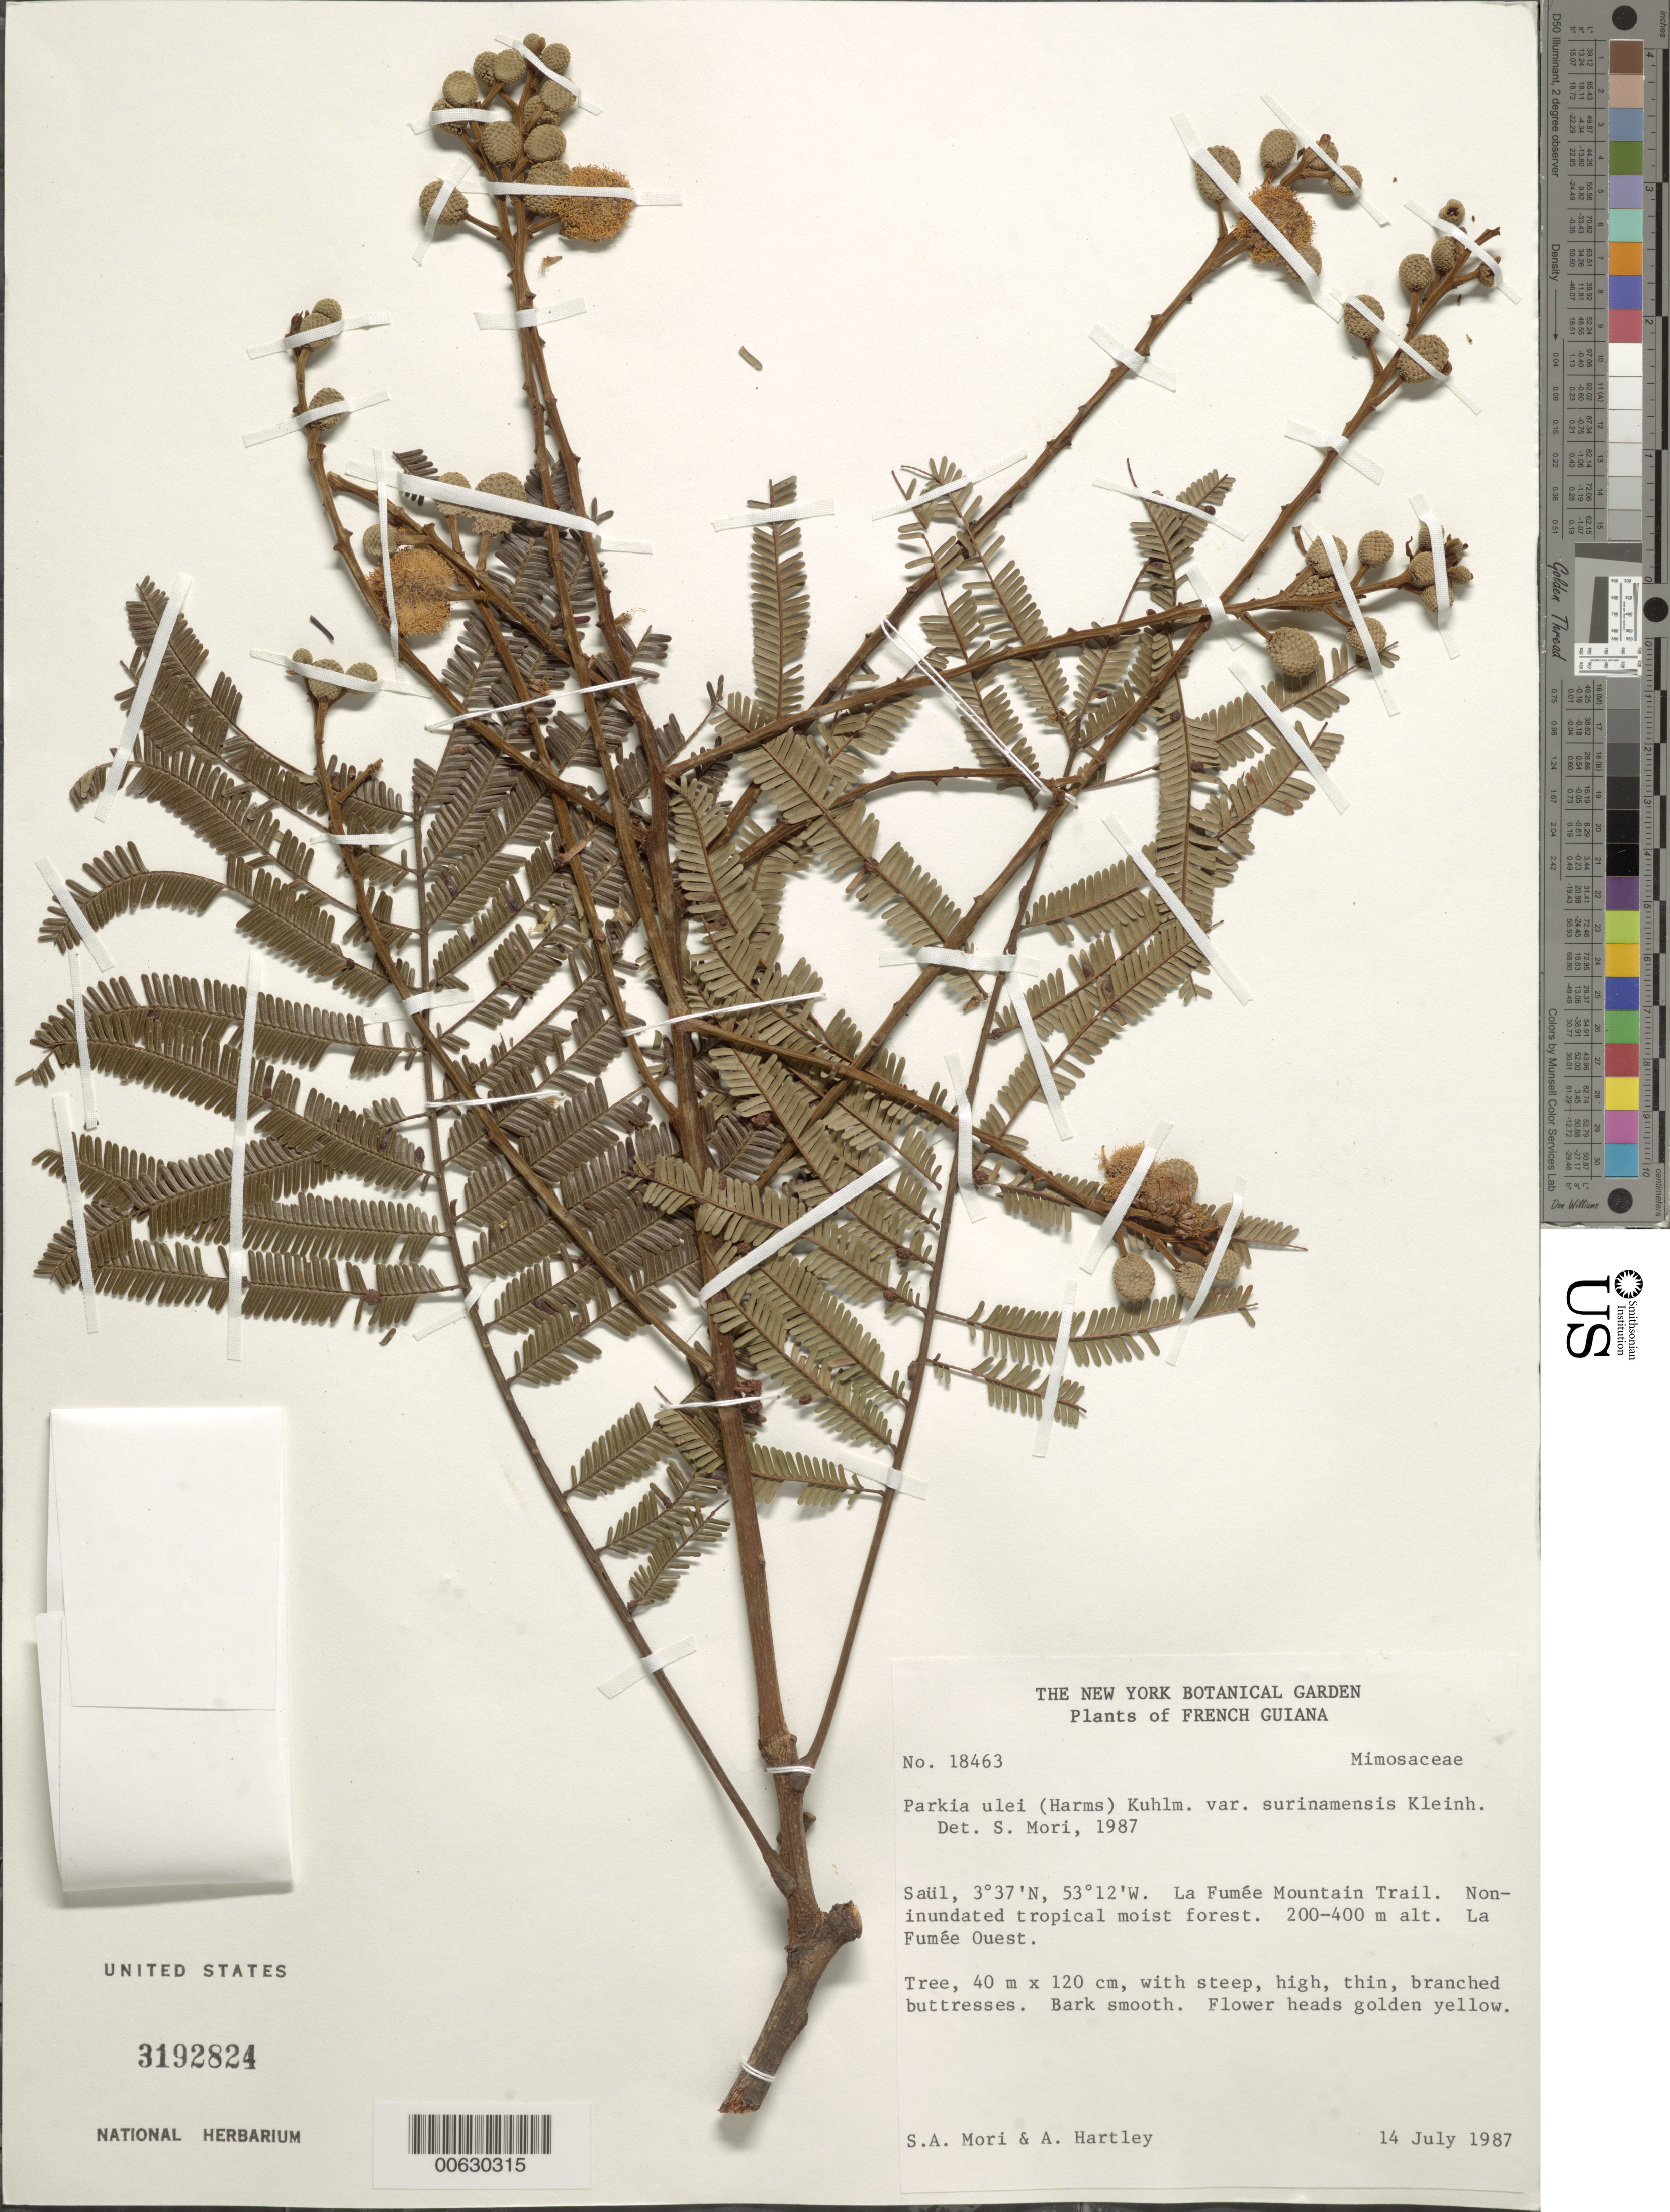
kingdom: Plantae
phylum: Tracheophyta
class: Magnoliopsida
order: Fabales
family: Fabaceae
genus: Parkia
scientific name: Parkia ulei var. surinamensis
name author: Kleinhoonte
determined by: Mori, Scott A.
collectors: S. Mori & C. A. Gracie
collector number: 18463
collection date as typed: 14-Jul-87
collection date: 1987-07-14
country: French Guiana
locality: Saül, La Fumée Mountain Trail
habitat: Non-inundated tropical moist forest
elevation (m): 200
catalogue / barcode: US 3192824